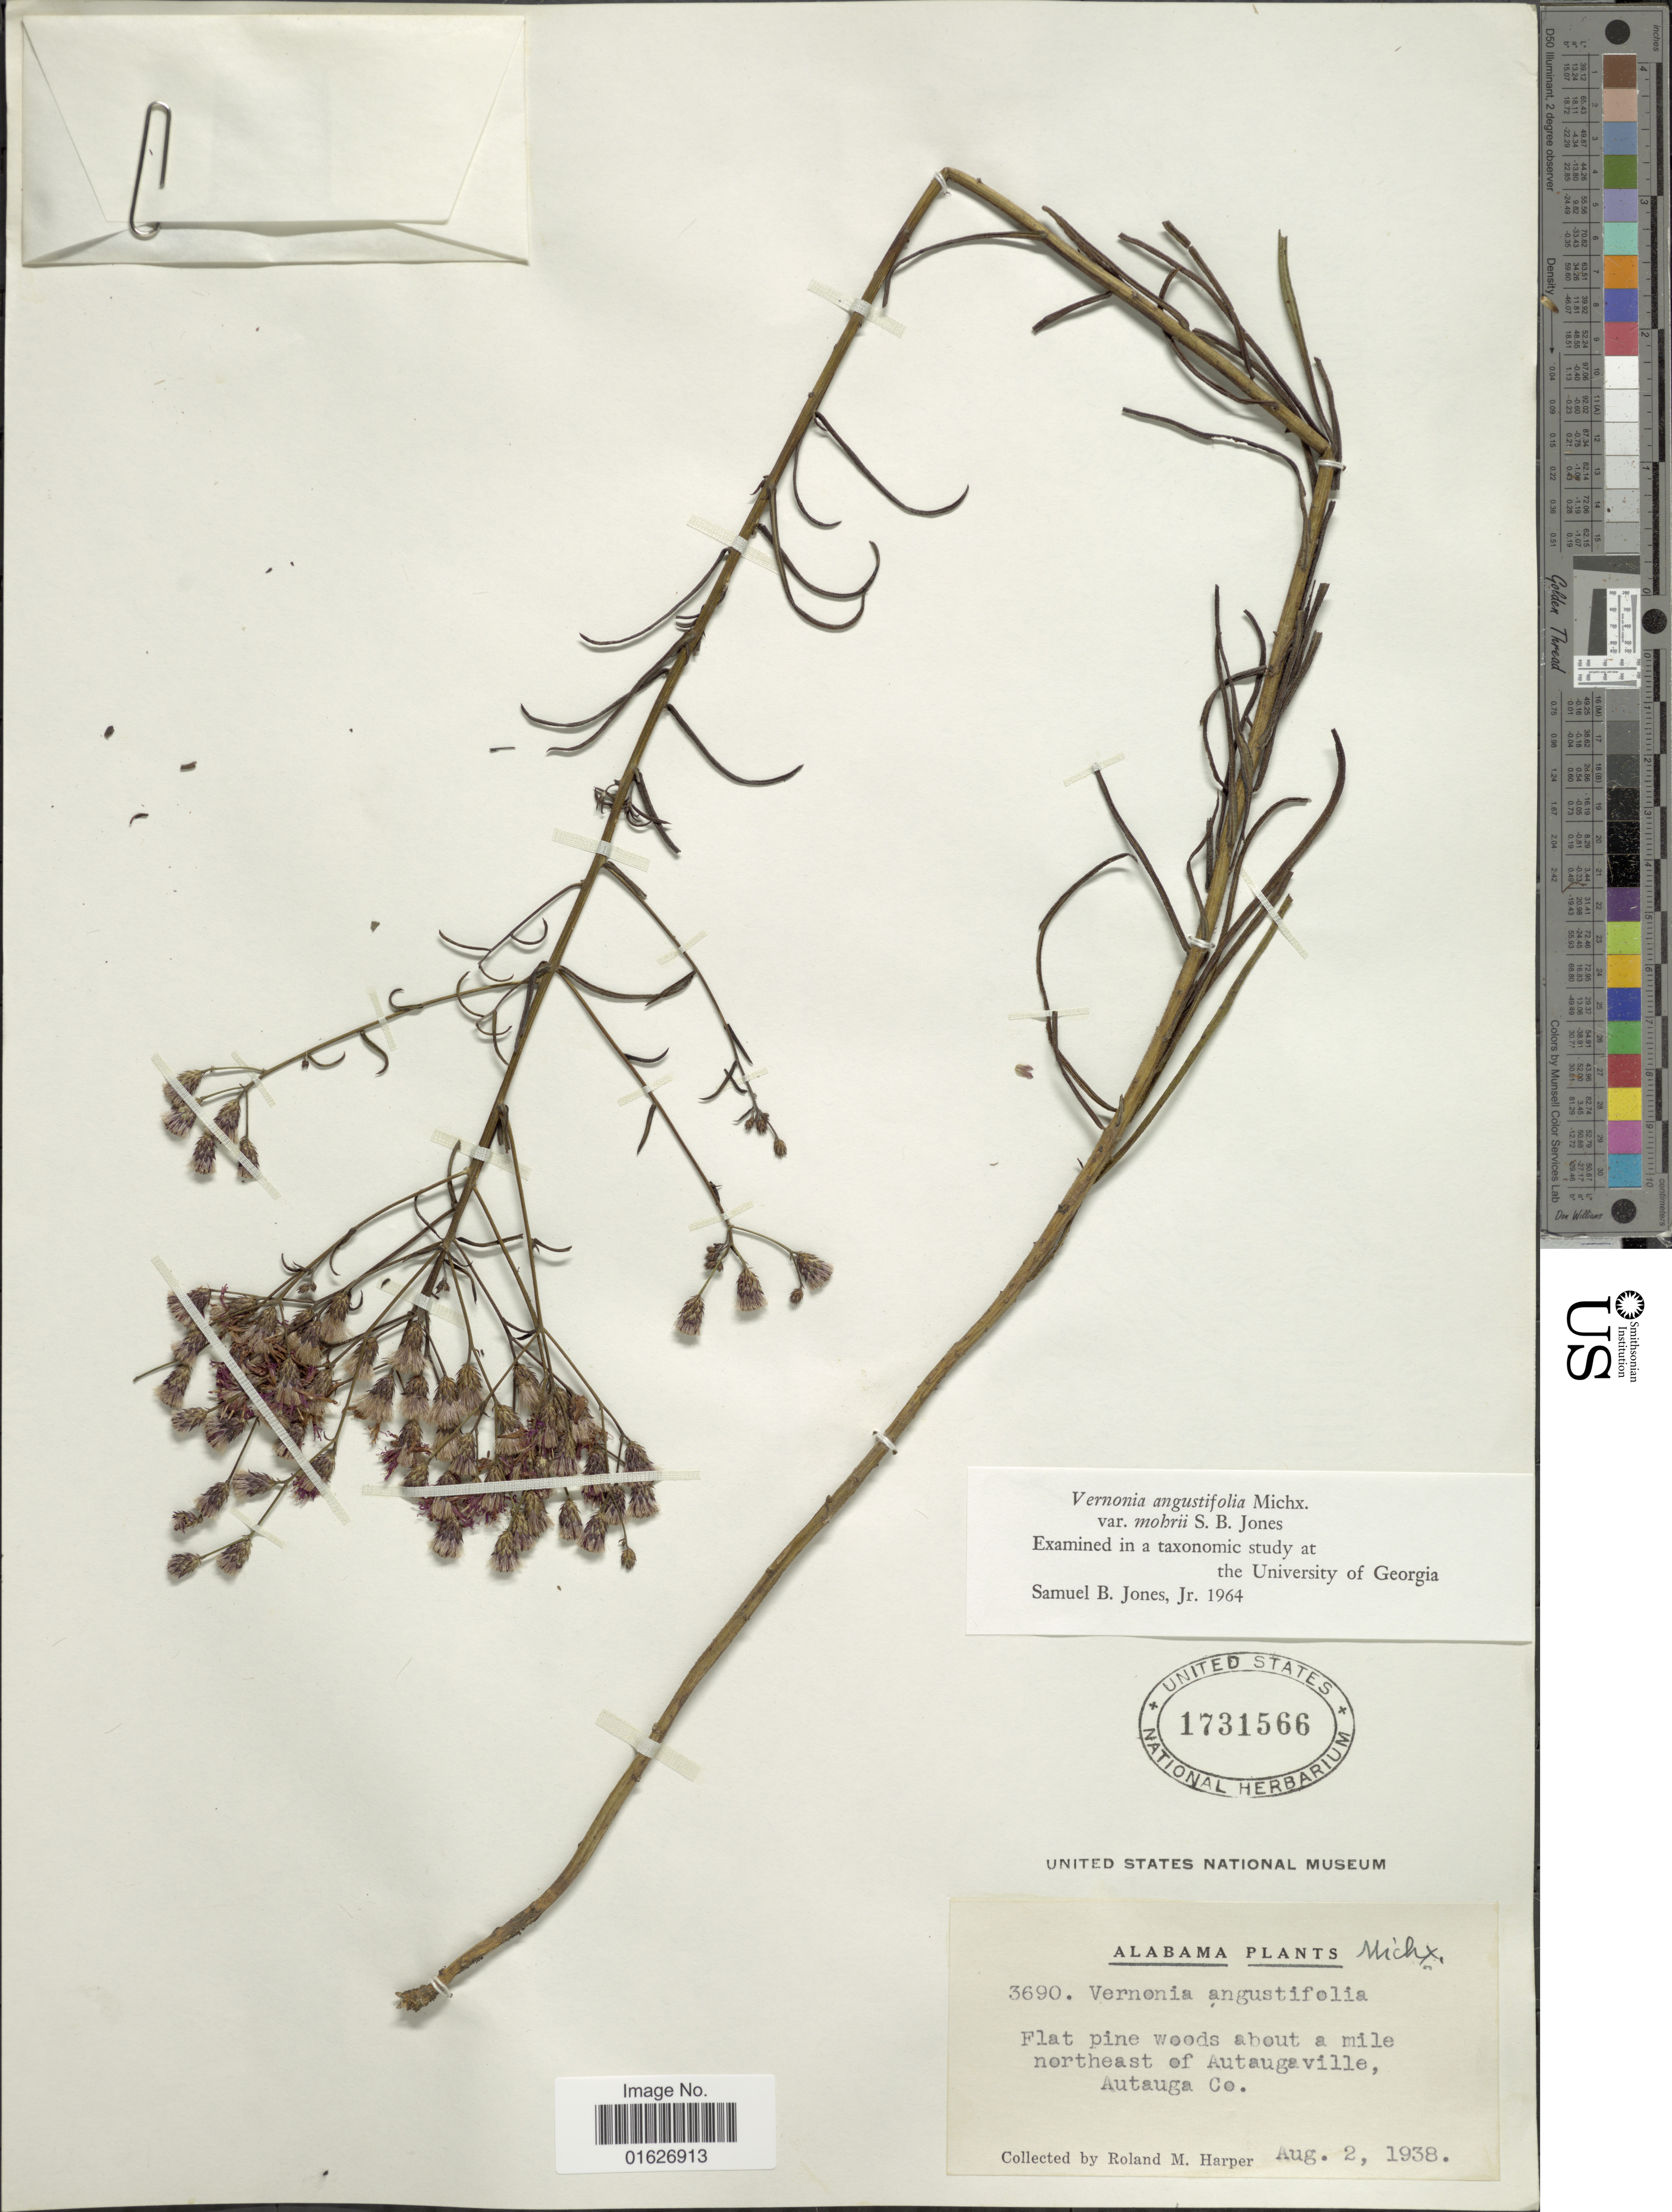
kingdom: Plantae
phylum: Tracheophyta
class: Magnoliopsida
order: Asterales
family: Asteraceae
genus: Vernonia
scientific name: Vernonia angustifolia var. mohrii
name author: S.B. Jones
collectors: R. M. Harper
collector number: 3690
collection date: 1938-08-02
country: United States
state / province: Alabama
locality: A mile northeast of Autaugaville, Autauga Co.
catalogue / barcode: US 1731566